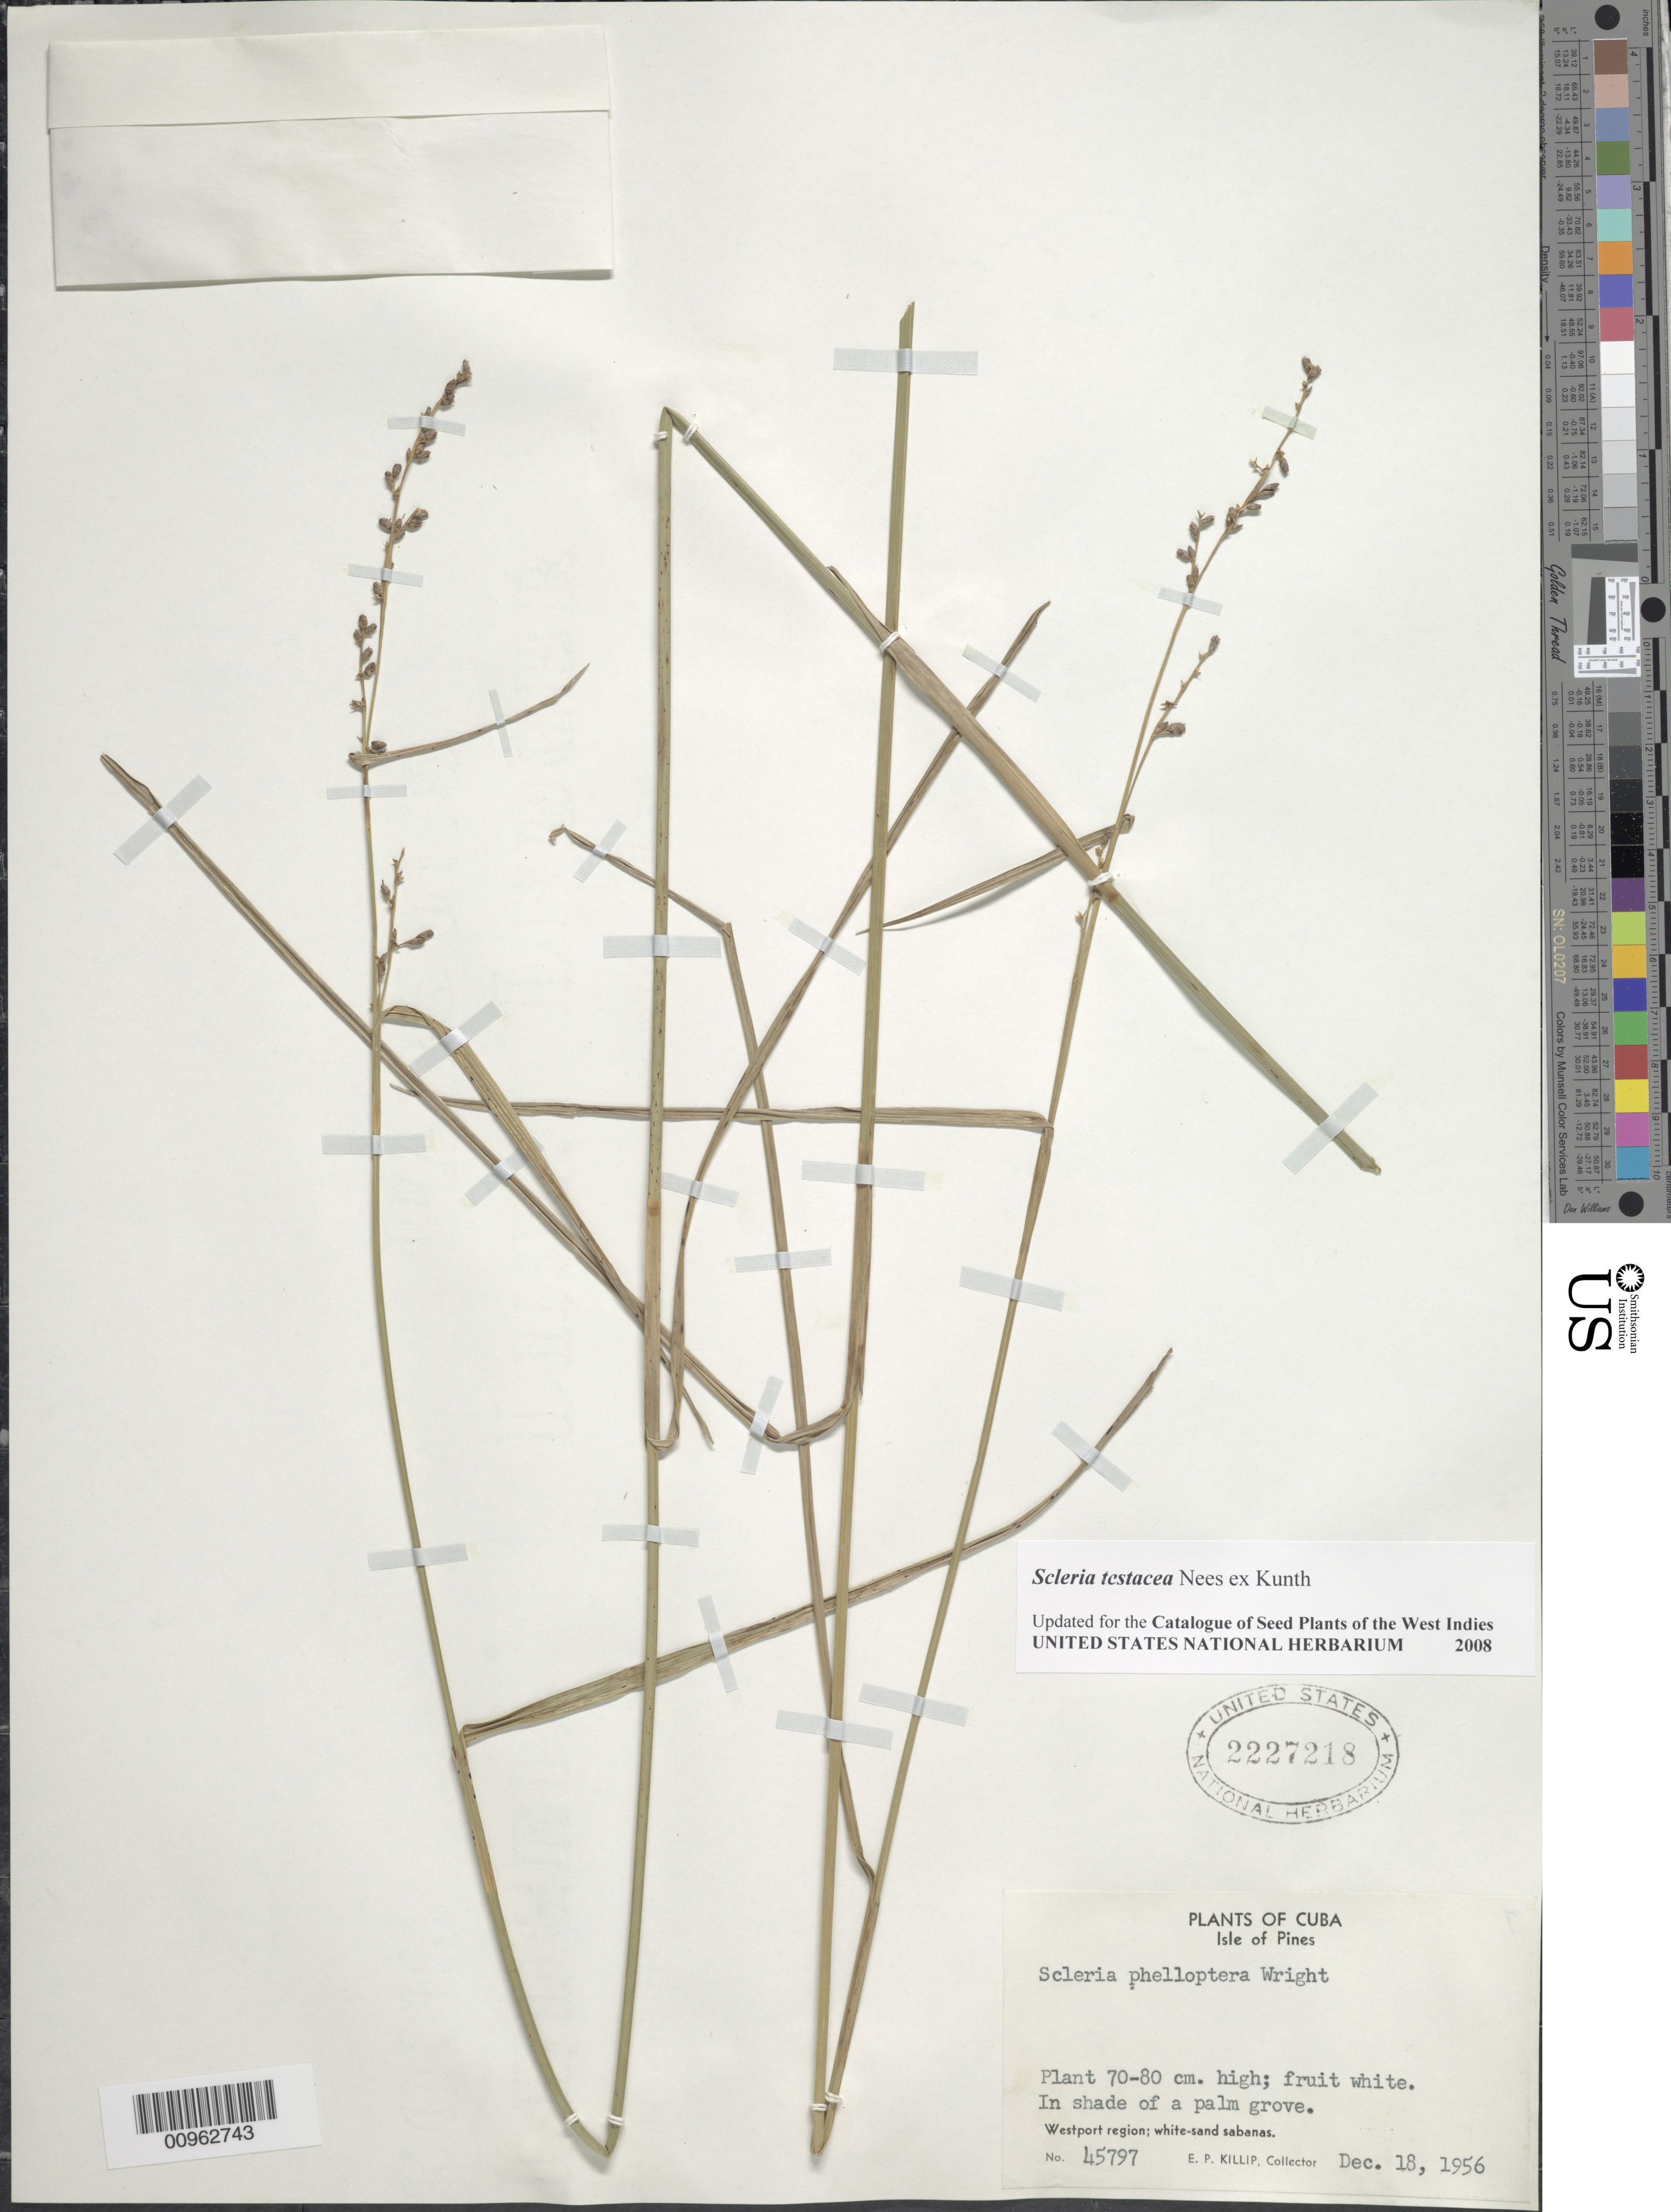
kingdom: Plantae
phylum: Tracheophyta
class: Liliopsida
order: Poales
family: Cyperaceae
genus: Scleria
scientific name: Scleria testacea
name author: Nees ex Kunth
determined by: Strong, M. T., (US), Smithsonian Institution - National Museum of Natural History (UNITED STATES)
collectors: E. P. Killip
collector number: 45797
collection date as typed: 18 Dec 1956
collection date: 1956-12-18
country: Cuba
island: Isla de la Juventud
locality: Westport Region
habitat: White-sand sabanas; in shade of a palm grove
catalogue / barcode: US 2227218